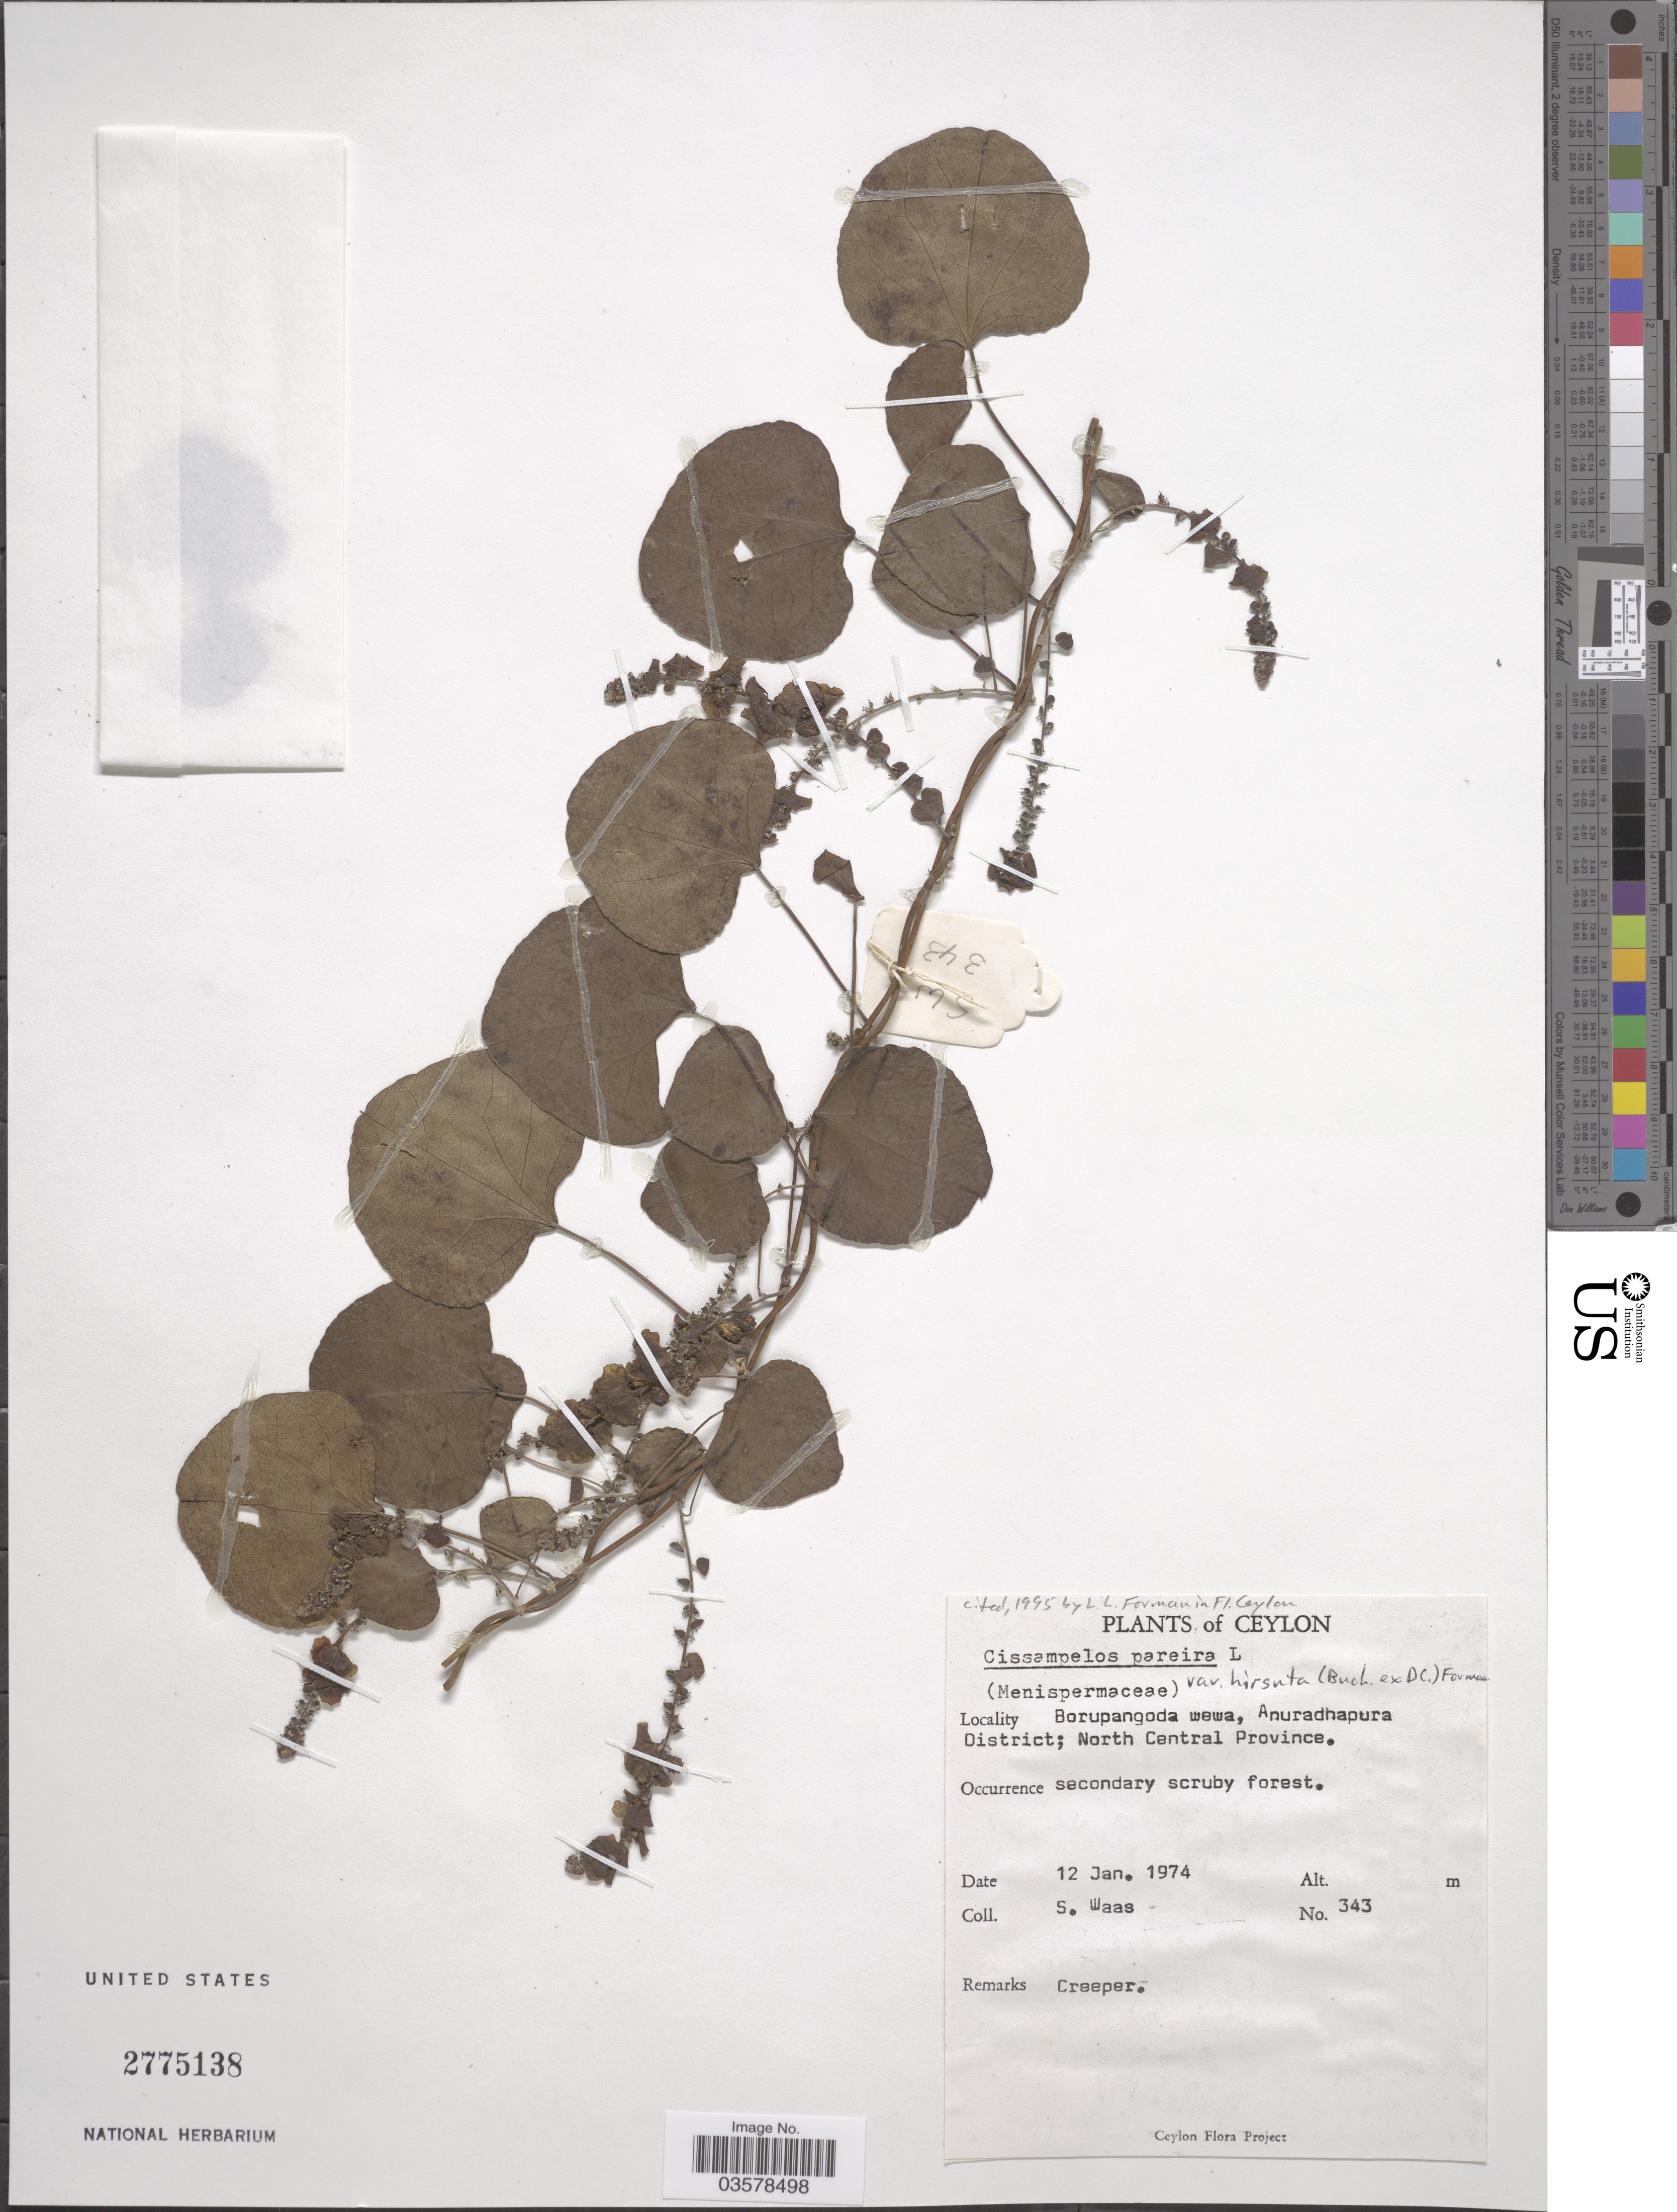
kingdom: Plantae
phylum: Tracheophyta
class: Magnoliopsida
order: Ranunculales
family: Menispermaceae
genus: Cissampelos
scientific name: Cissampelos pareira var. hirsuta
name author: (Buch.-Ham. ex DC.) Forman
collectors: S. Waas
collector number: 343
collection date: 1974-01-12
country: Sri Lanka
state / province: North Central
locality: Ceylon. Borupangoda wewa, Anuradhapura District. Secondary scruby forest.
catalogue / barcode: US 2775138